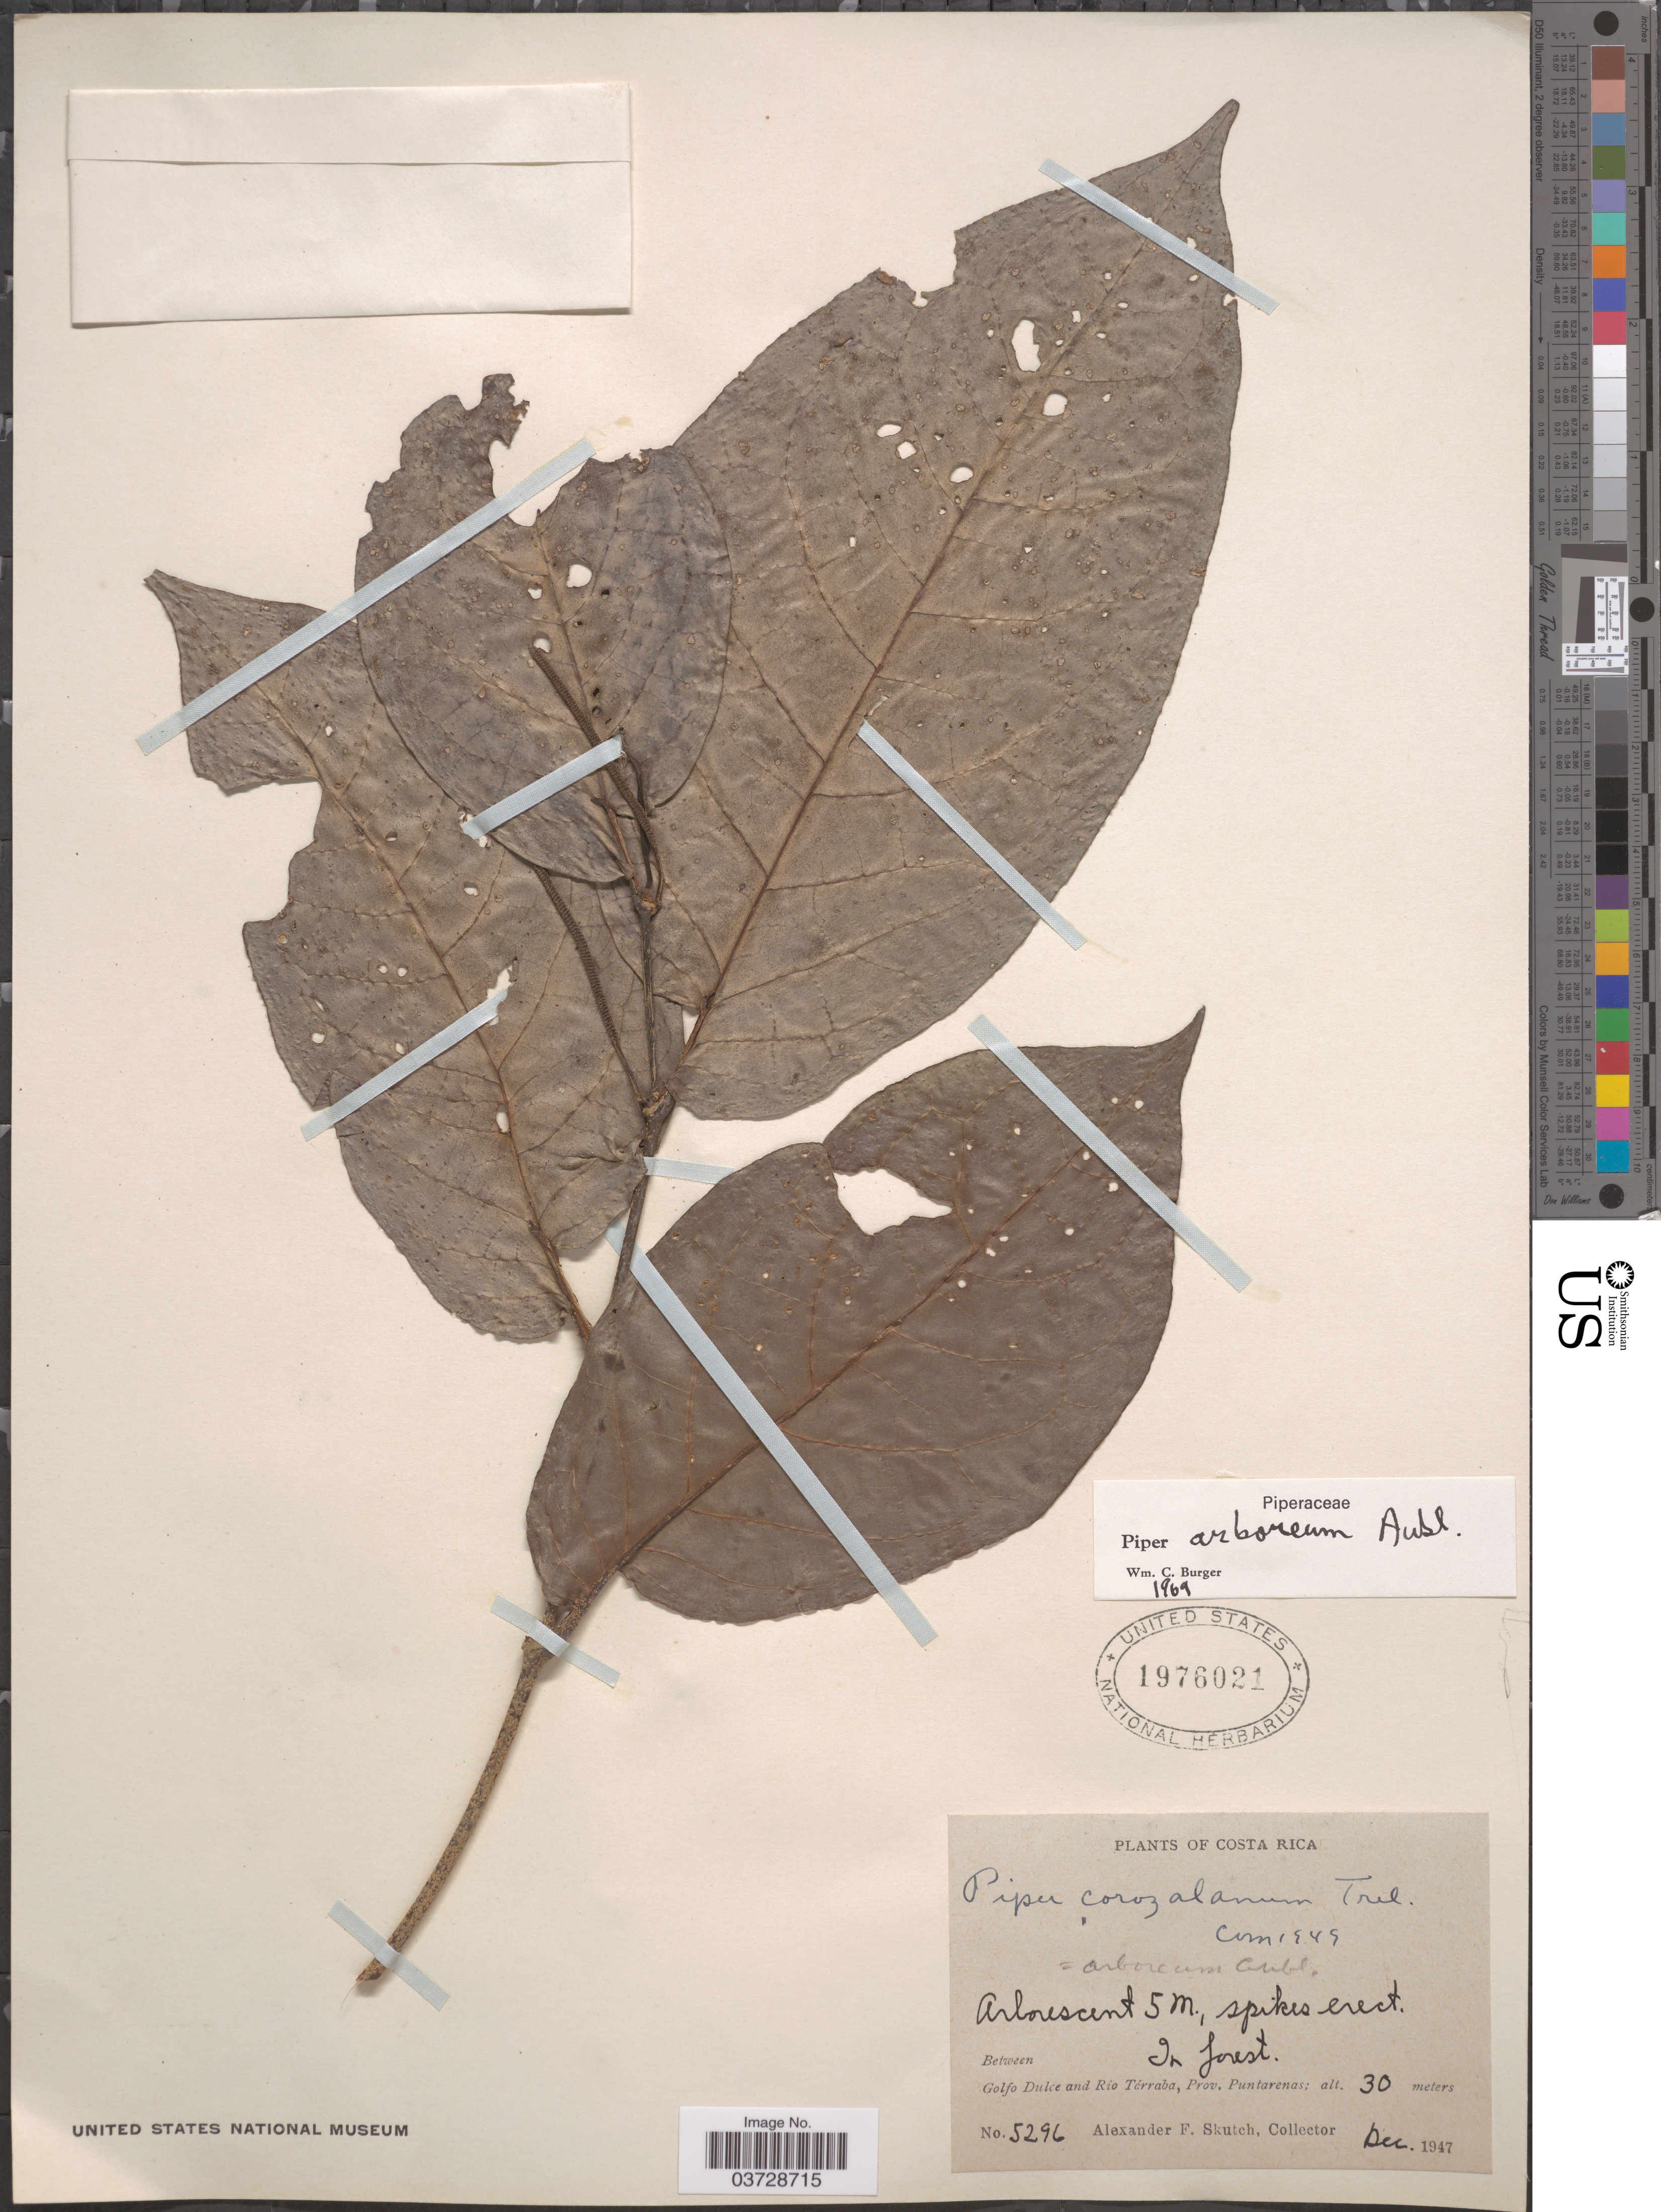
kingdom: Plantae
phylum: Tracheophyta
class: Magnoliopsida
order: Piperales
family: Piperaceae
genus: Piper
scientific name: Piper arboreum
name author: Aubl.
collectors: A. F. Skutch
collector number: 5296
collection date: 1947-12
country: Costa Rica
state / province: Puntarenas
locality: Between Golfo Dulce and Rio Térraba.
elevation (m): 30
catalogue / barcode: US 1976021